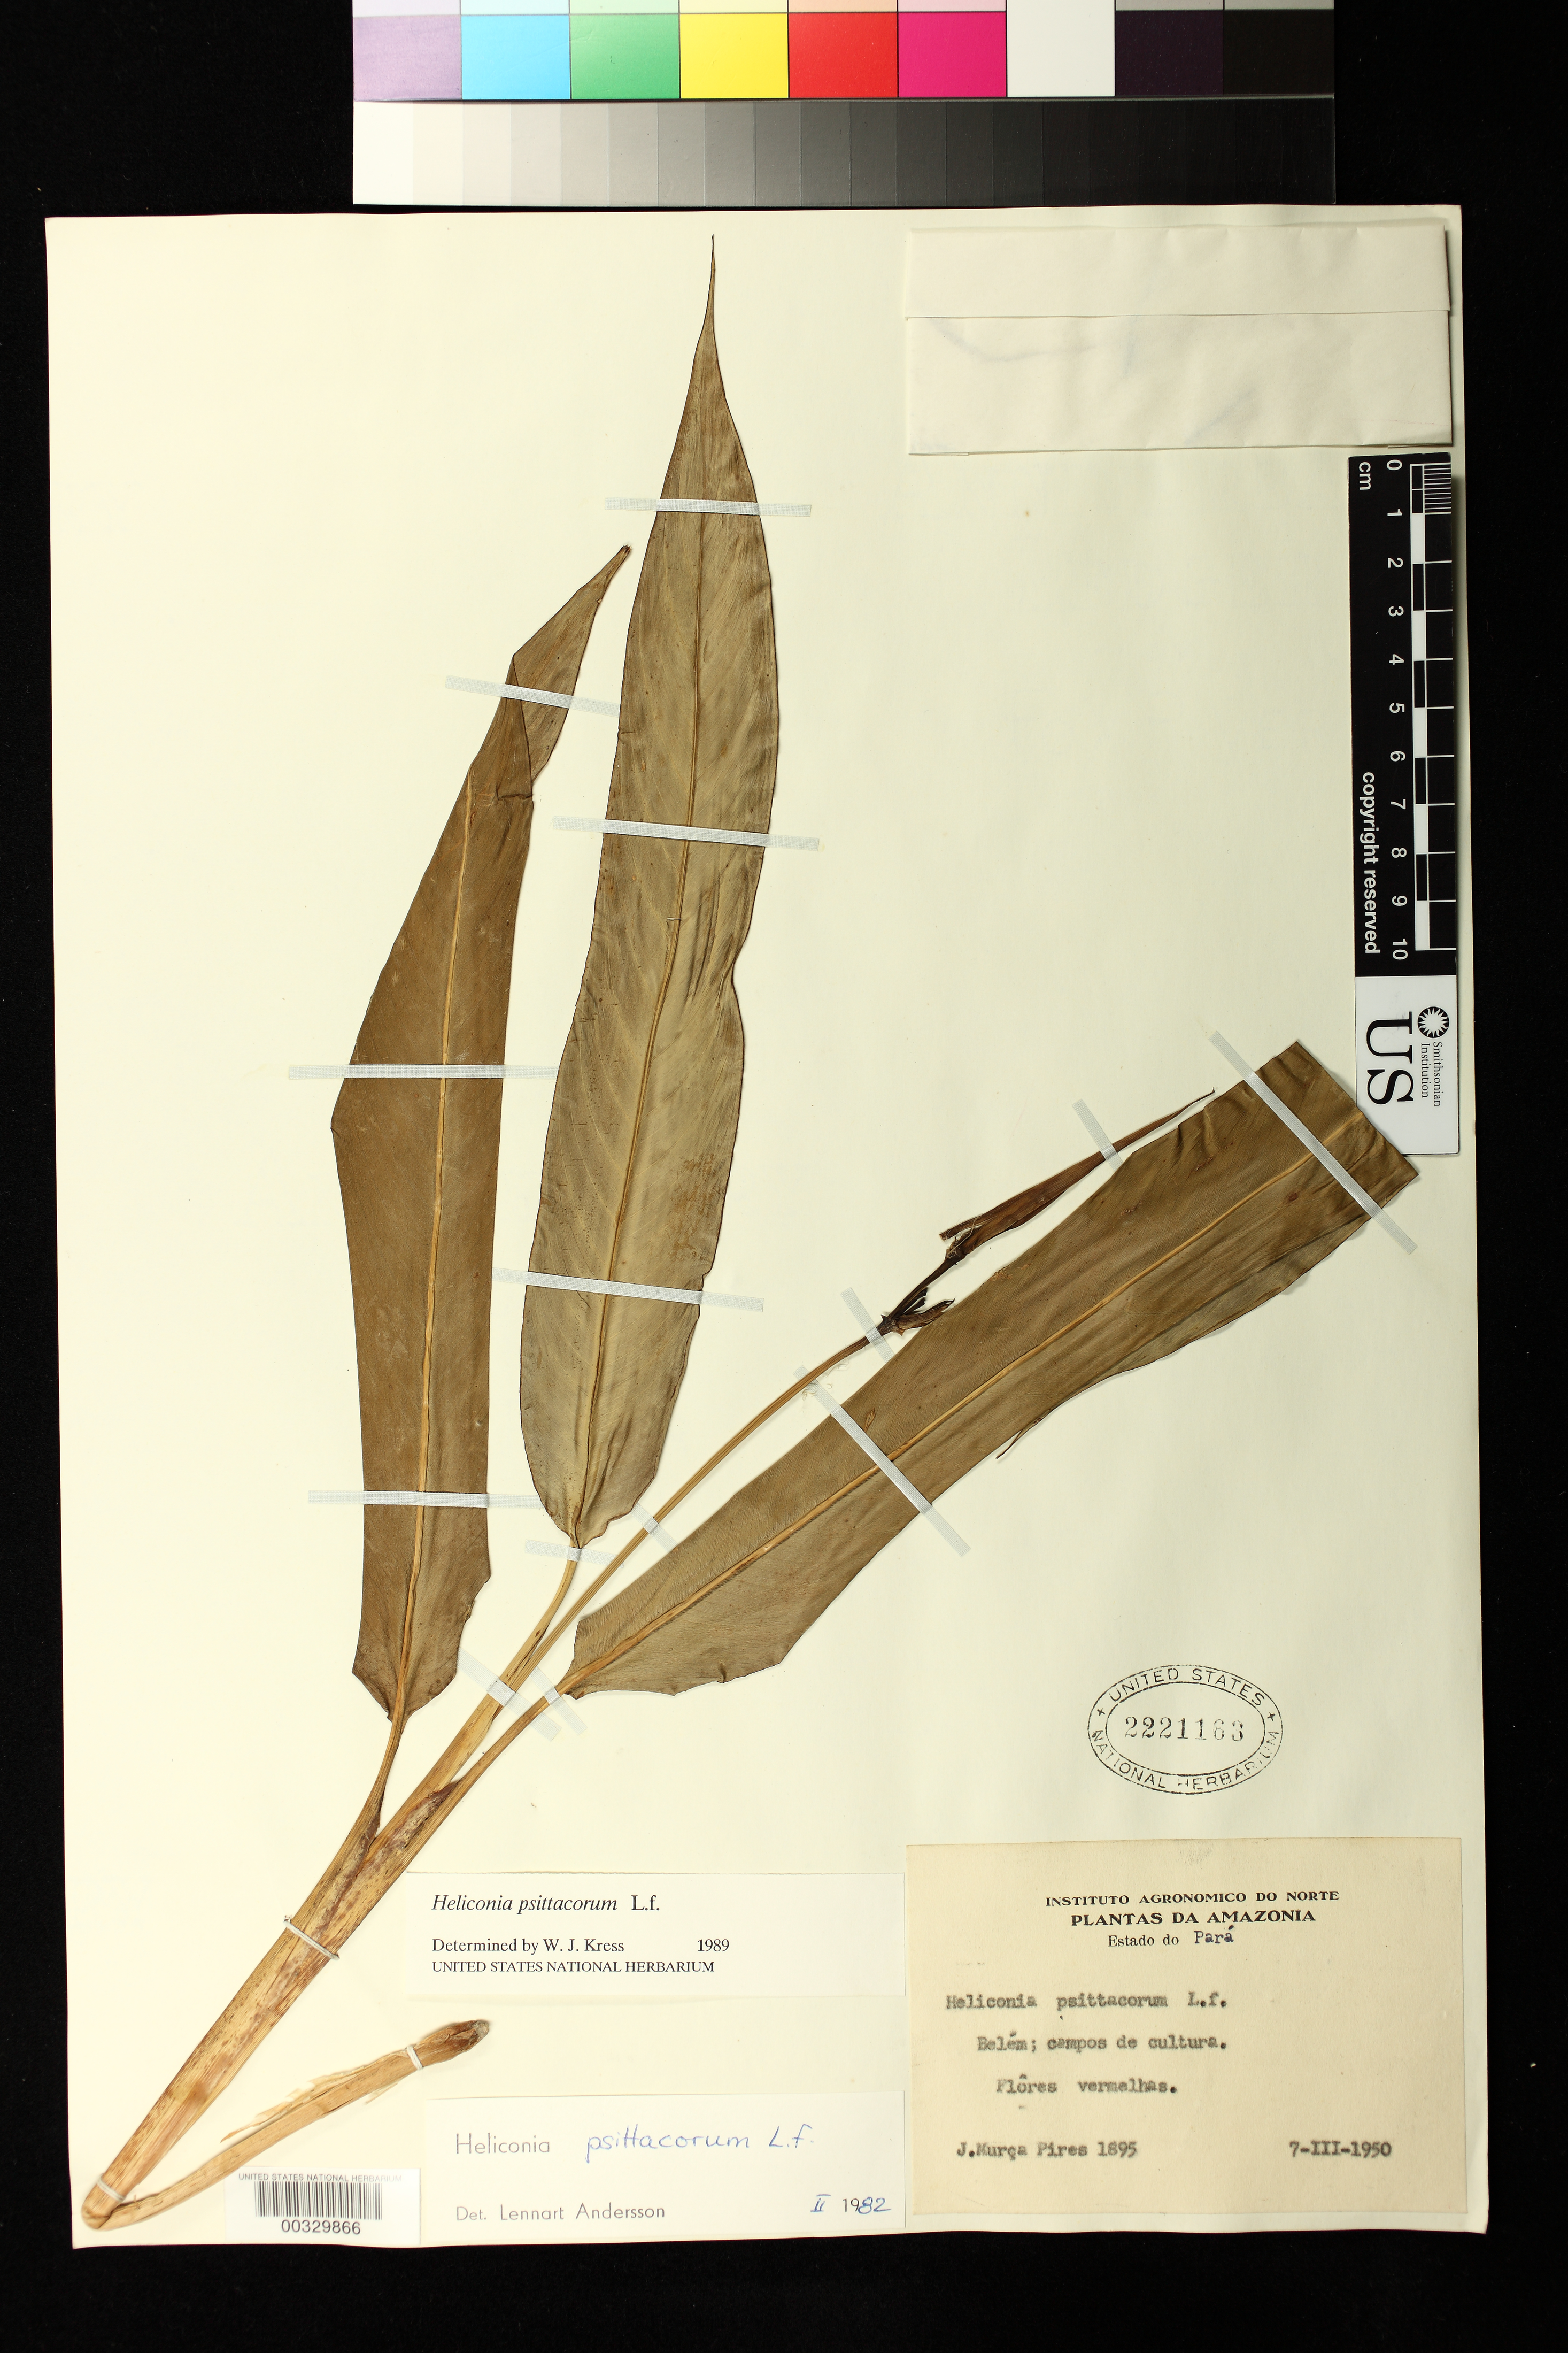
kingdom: Plantae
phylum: Tracheophyta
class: Liliopsida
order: Zingiberales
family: Heliconiaceae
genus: Heliconia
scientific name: Heliconia psittacorum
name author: L. f.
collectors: J. M. Pires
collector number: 1895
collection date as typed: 07 Mar 1950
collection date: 1950-03-07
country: Brazil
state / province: Pará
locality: Belem, campos de cultura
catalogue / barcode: US 2221163